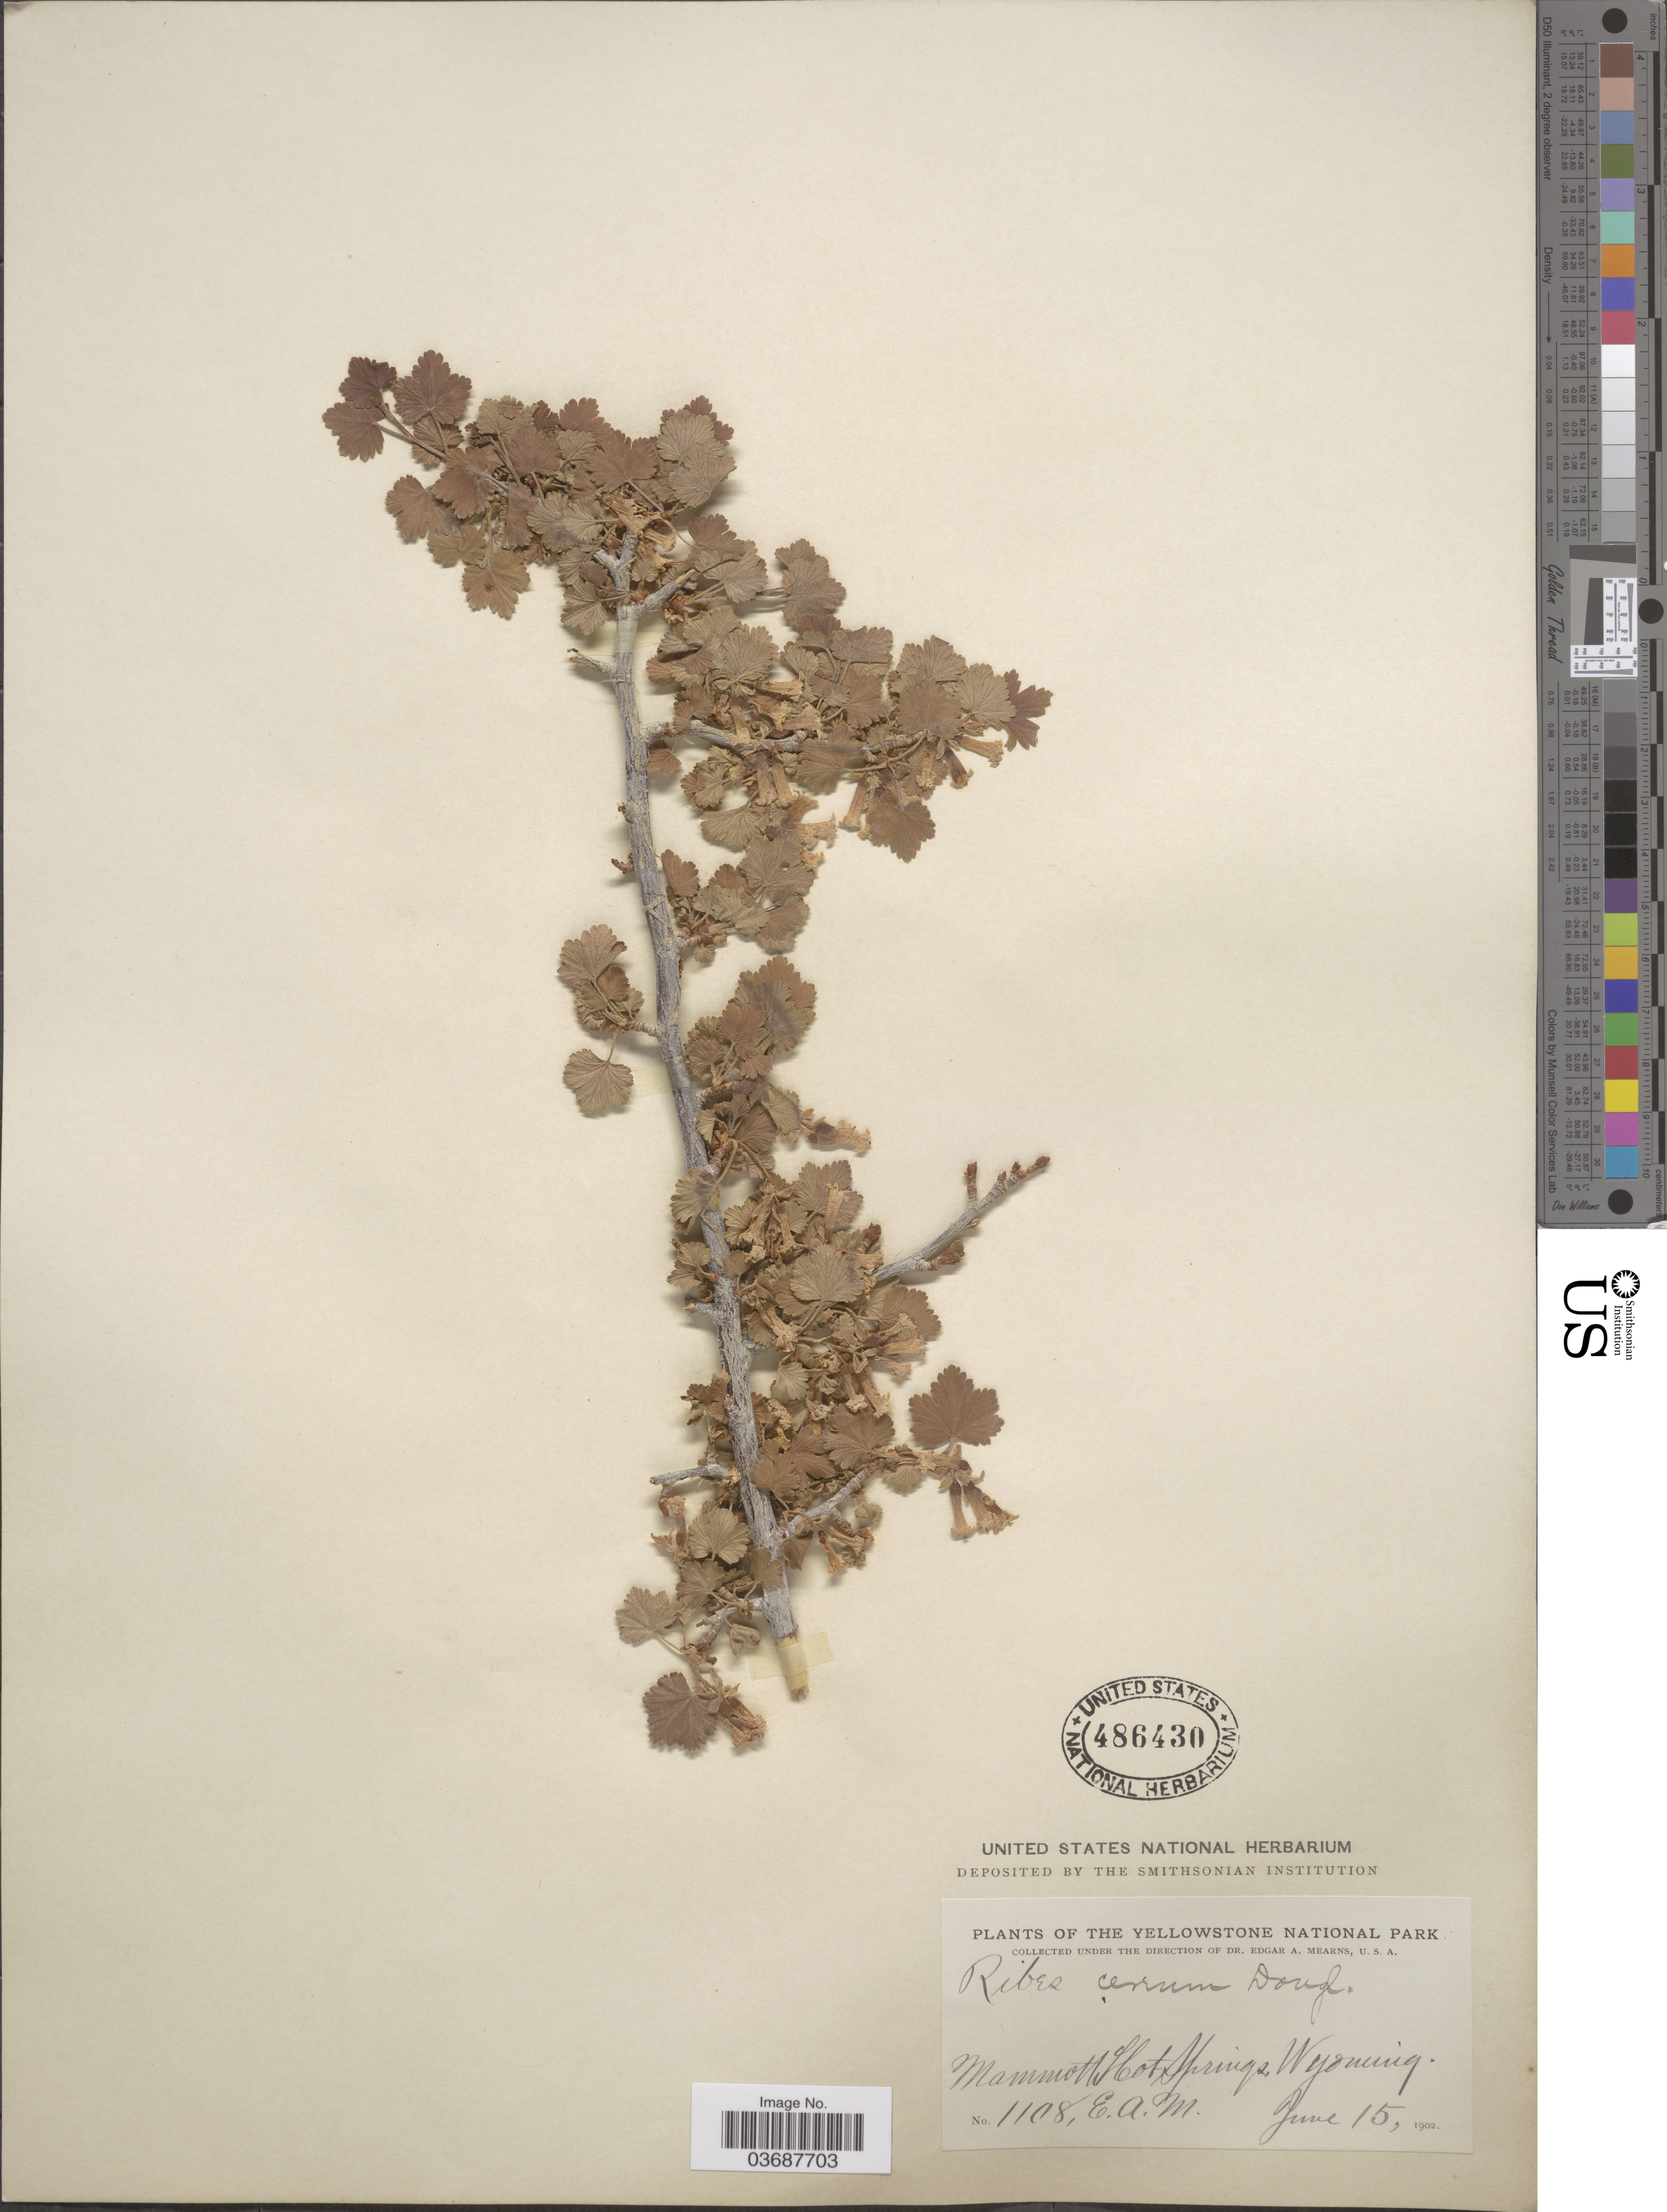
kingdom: Plantae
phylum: Tracheophyta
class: Magnoliopsida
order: Saxifragales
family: Grossulariaceae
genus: Ribes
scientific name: Ribes inebrians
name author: Lindl.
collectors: E. A. Mearns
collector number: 1108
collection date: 1902-06-15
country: United States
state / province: Wyoming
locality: The Yellowstone National Park. Mammoth Hot Springs.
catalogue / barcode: US 486430